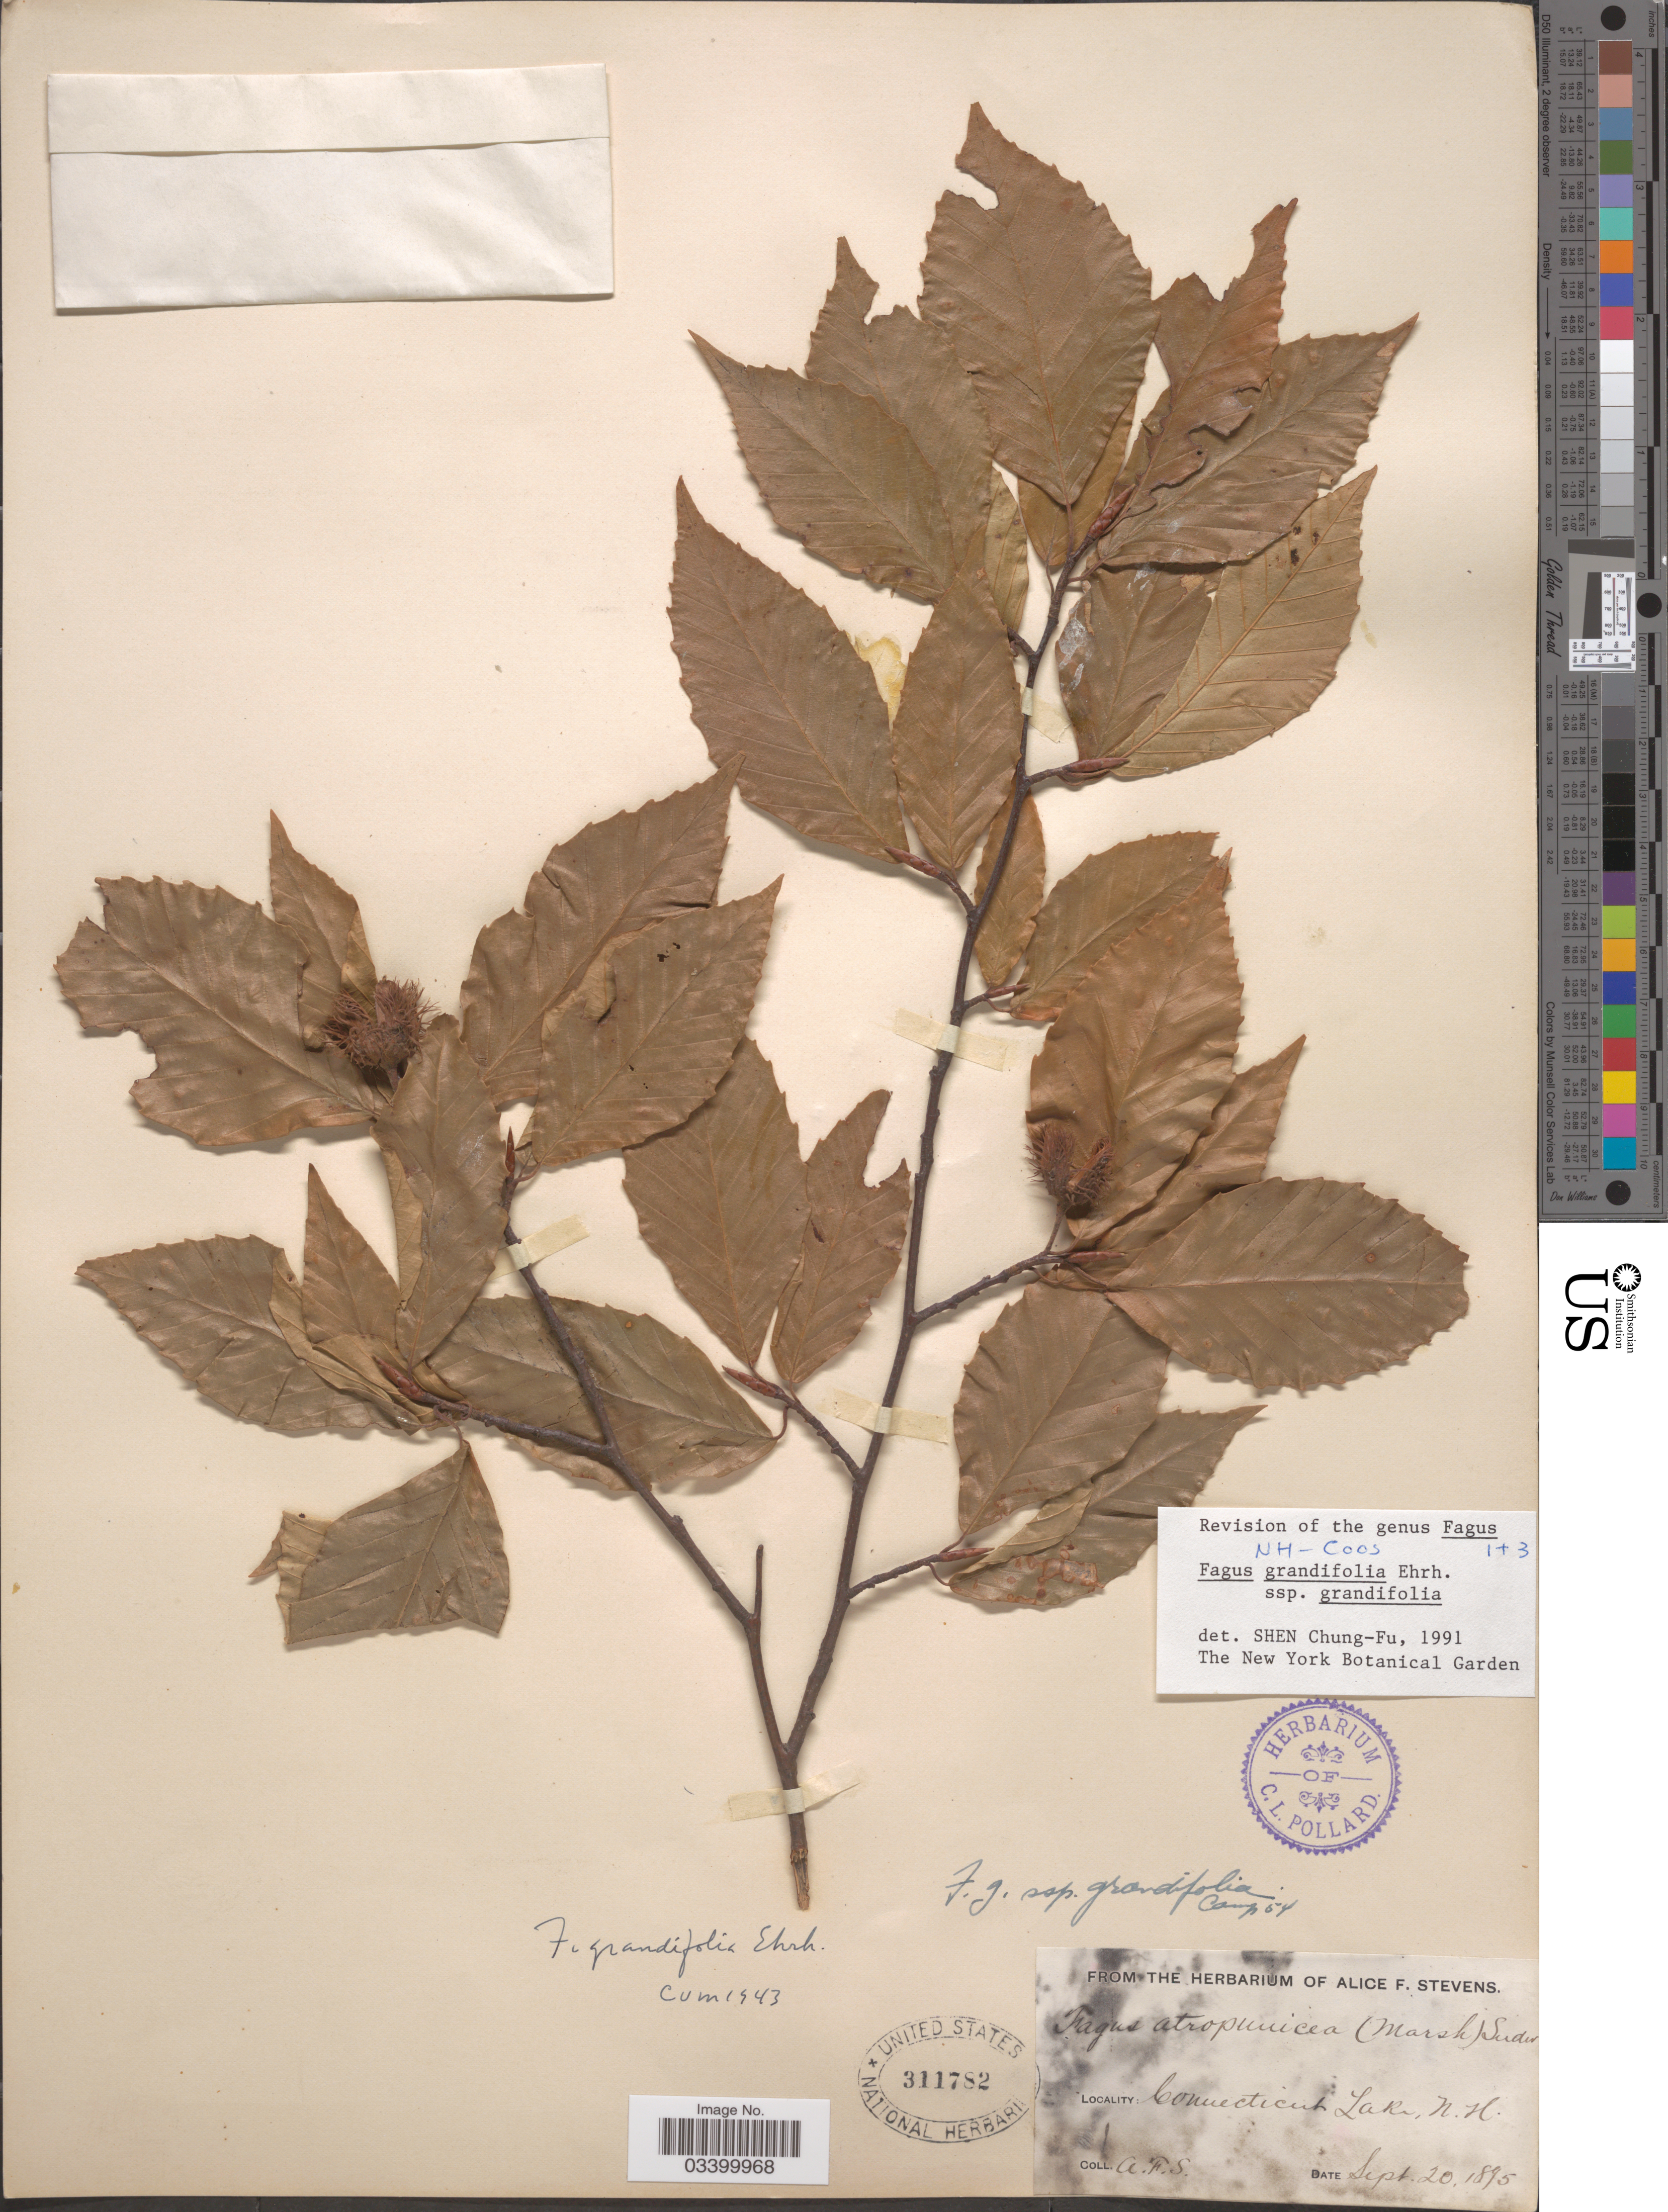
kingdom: Plantae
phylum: Tracheophyta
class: Magnoliopsida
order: Fagales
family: Fagaceae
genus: Fagus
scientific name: Fagus grandifolia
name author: Ehrh.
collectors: A. Stevens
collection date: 1895-09-20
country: United States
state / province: New Hampshire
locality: Connecticut Lake.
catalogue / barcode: US 311782